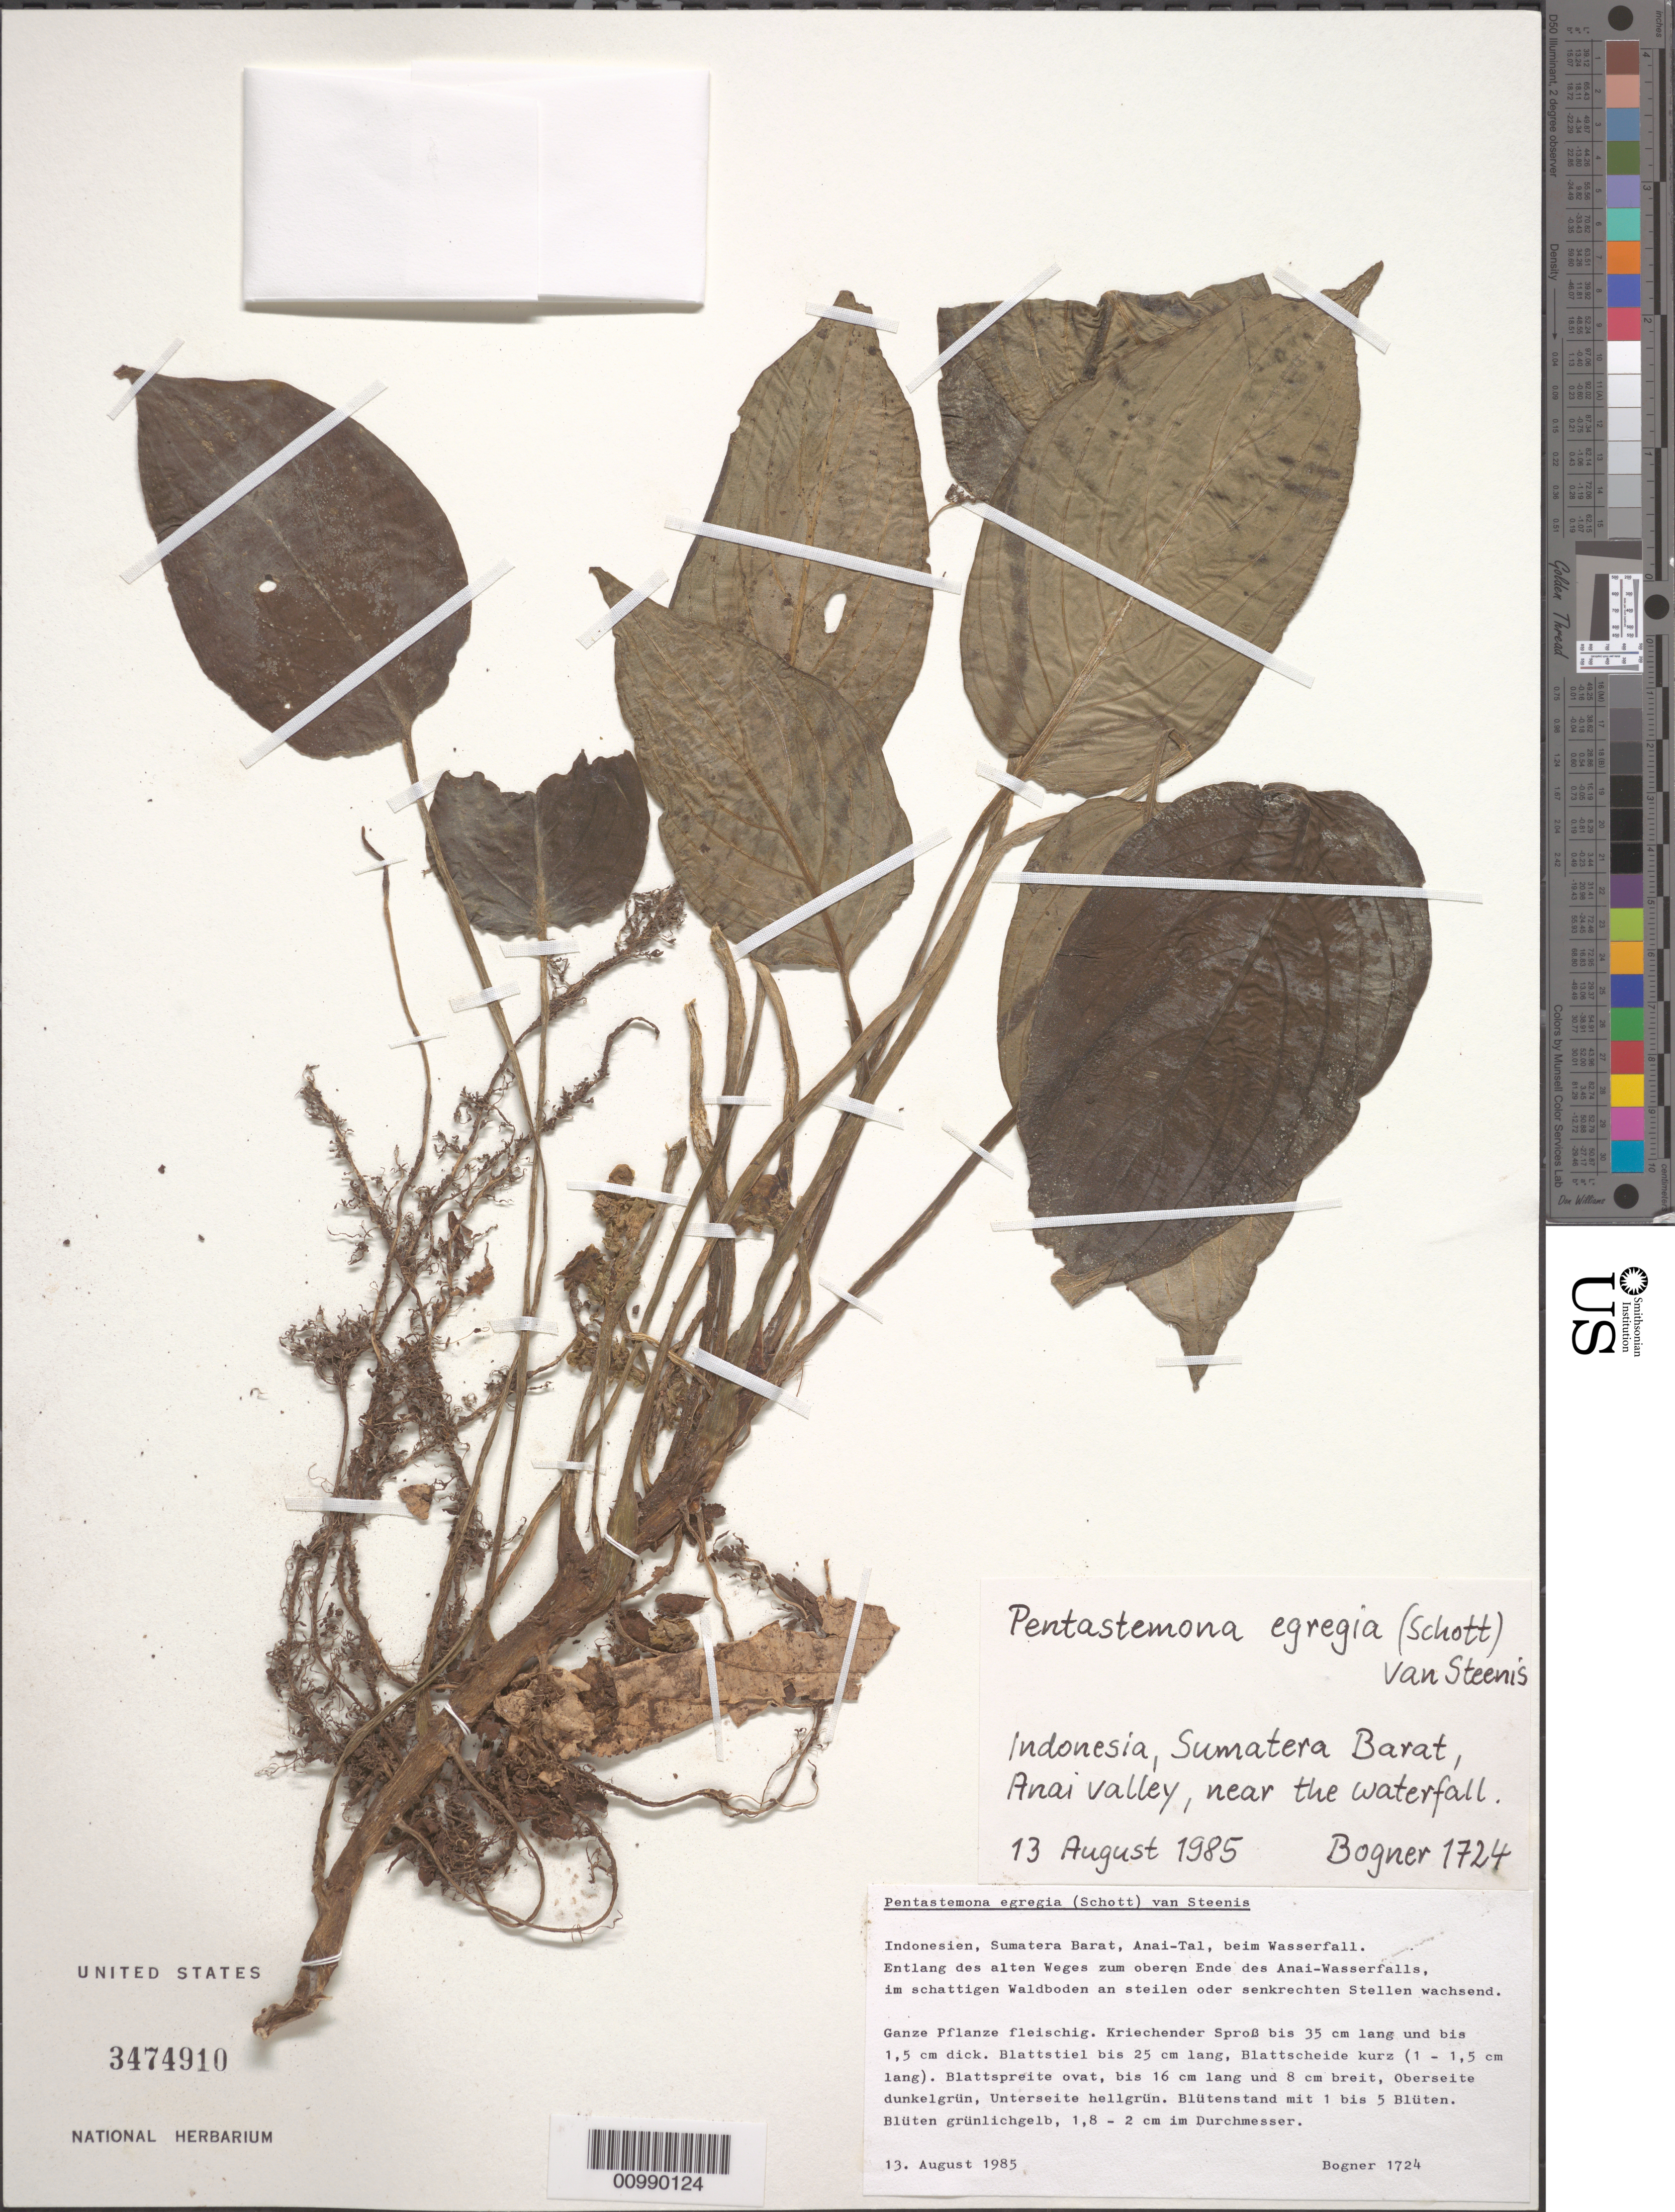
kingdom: Plantae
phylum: Tracheophyta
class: Liliopsida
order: Pandanales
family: Stemonaceae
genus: Pentastemona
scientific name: Pentastemona egregia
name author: (Schott) Steenis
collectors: J. Bogner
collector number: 1724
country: Indonesia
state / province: Sumatra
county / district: Sumatera Barat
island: Sumatra Island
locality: Sumatera Barat, Anai Valley, near the waterfall.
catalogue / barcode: US 3474910